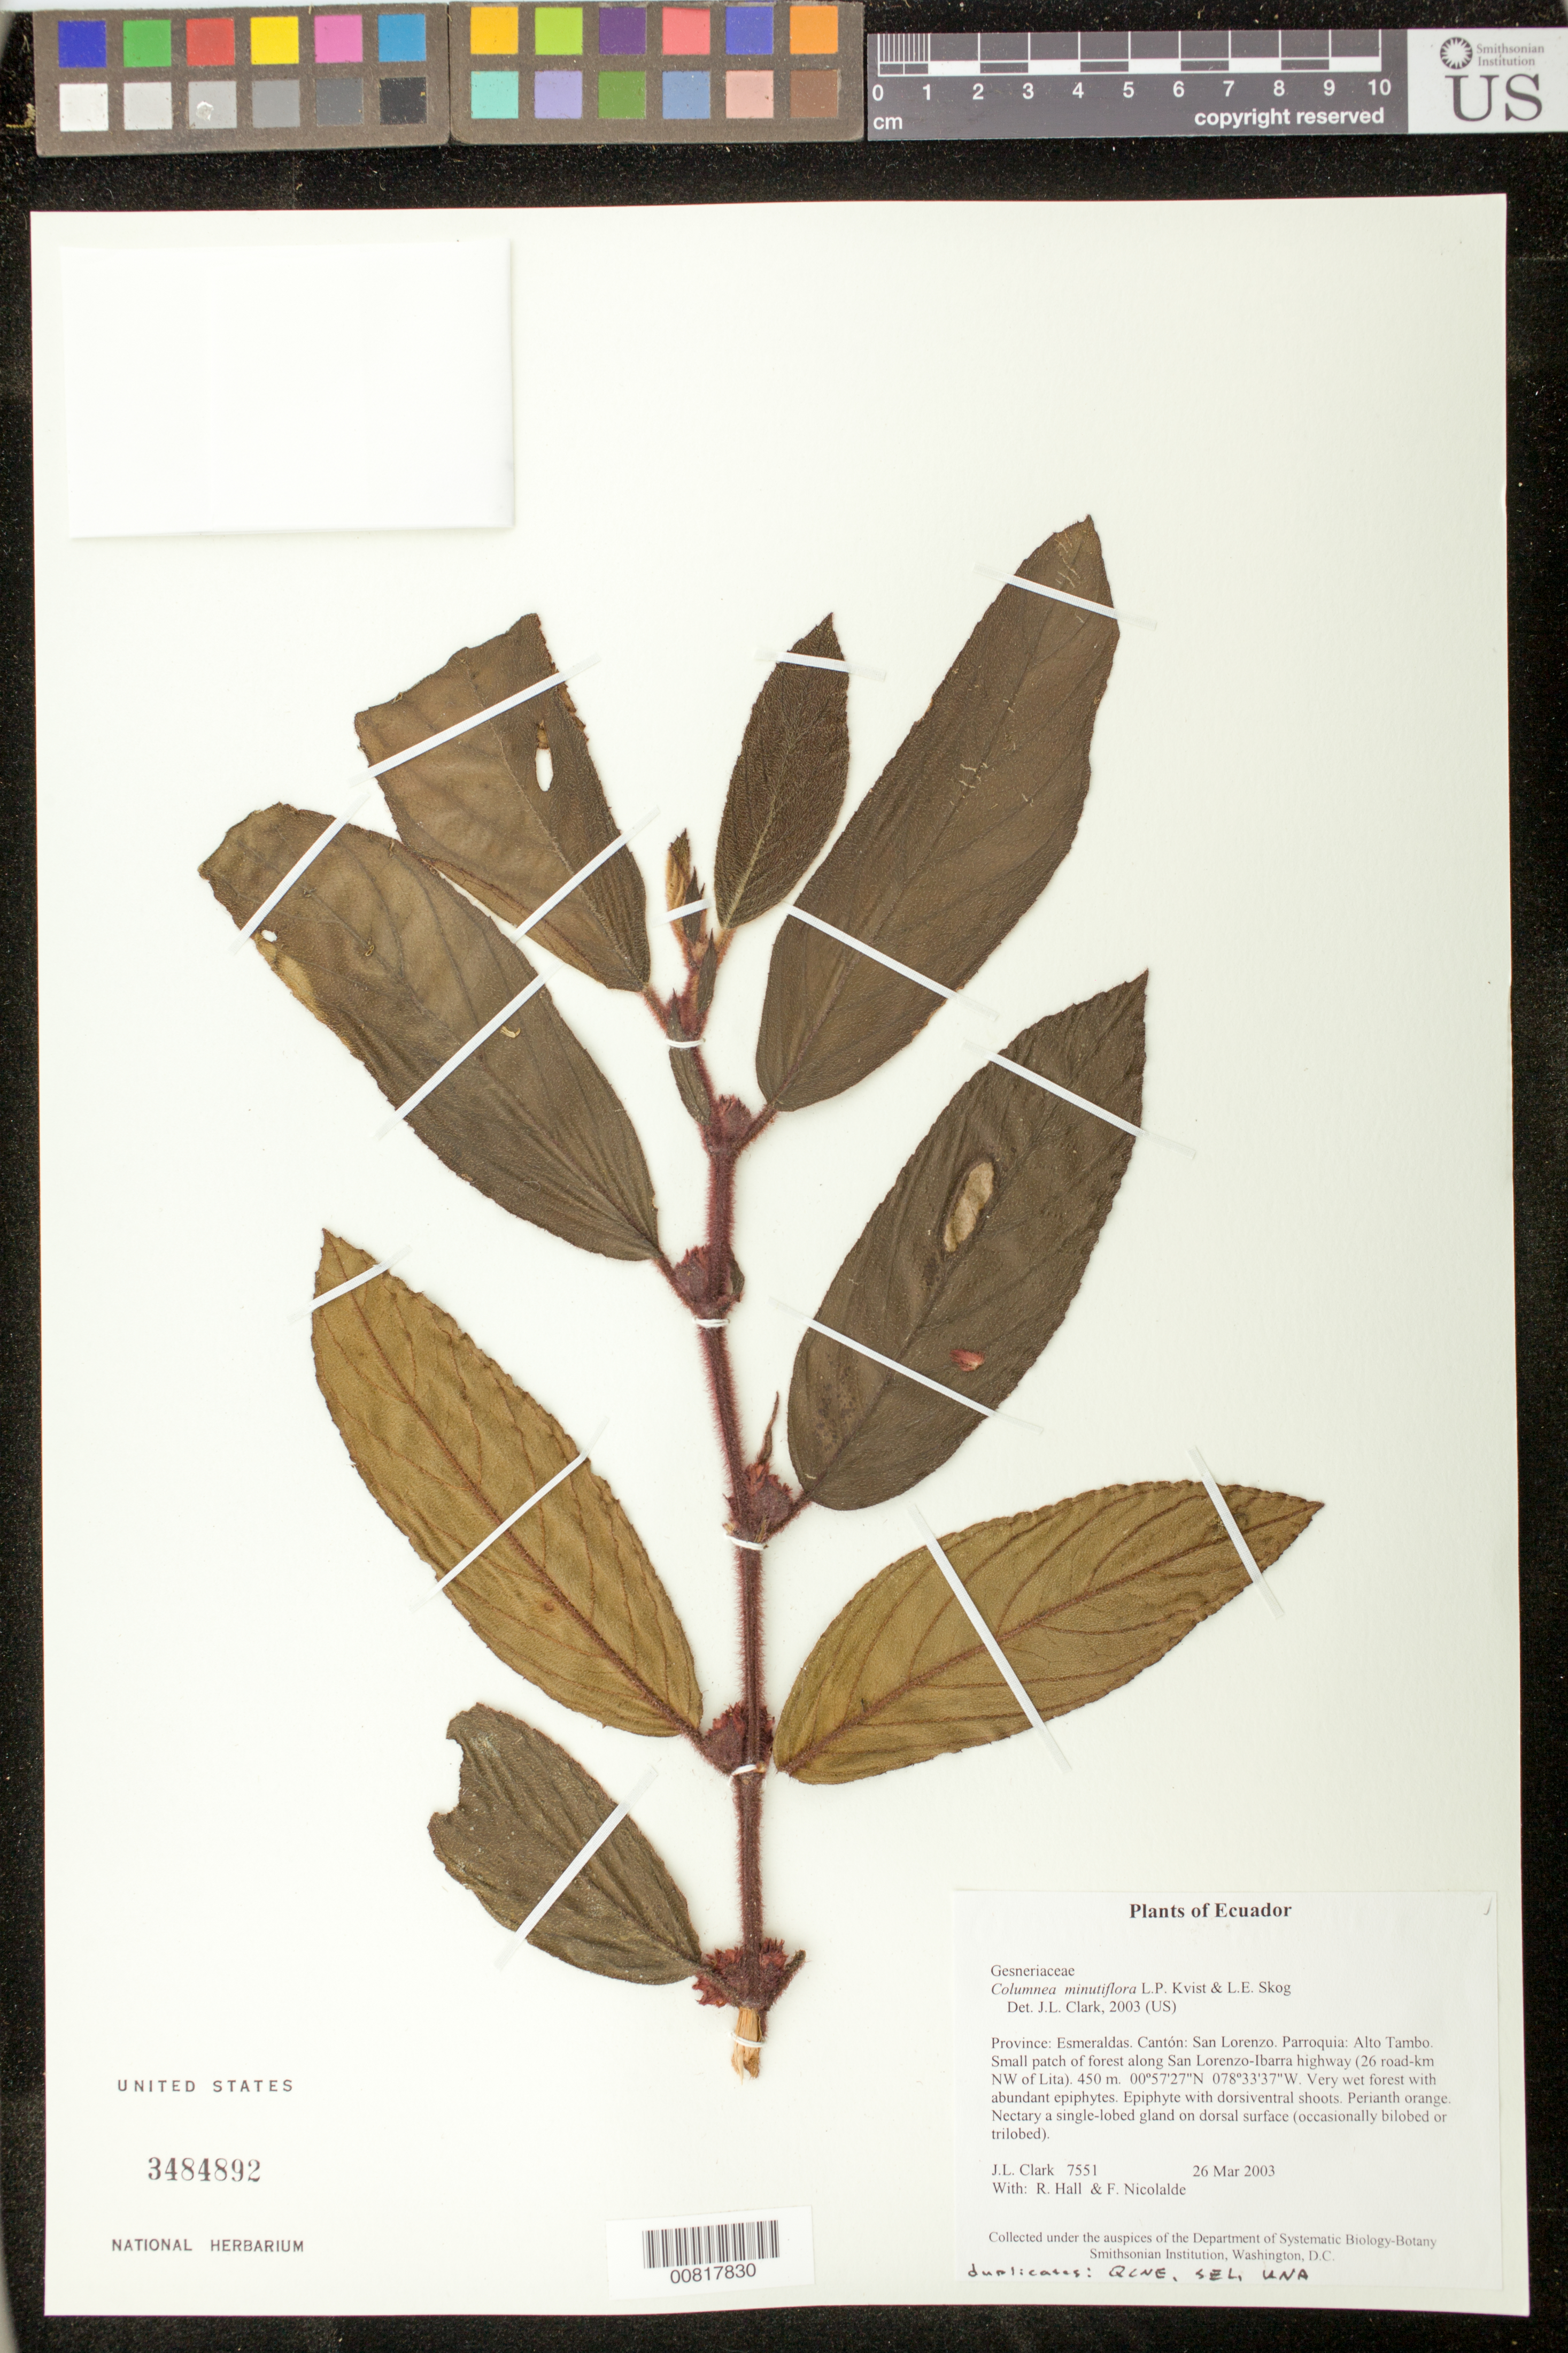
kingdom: Plantae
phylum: Tracheophyta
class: Magnoliopsida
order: Lamiales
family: Gesneriaceae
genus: Columnea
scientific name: Columnea flavohirsuta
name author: J.L. Clark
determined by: Clark, J. L.; Skog, Laurence E.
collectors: J. L. Clark, R. Hall & F. Nicolalde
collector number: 7551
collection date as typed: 26 Mar 2003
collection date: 2003-03-26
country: Ecuador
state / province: Esmeraldas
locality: San Lorenzo. Parroquia: Alto Tambo. Small patch of forest along San Lorenzo-Ibarra highway (26 road-km NW of Lita).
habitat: Very wet forest with abundant epiphytes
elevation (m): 450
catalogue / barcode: US 3484892